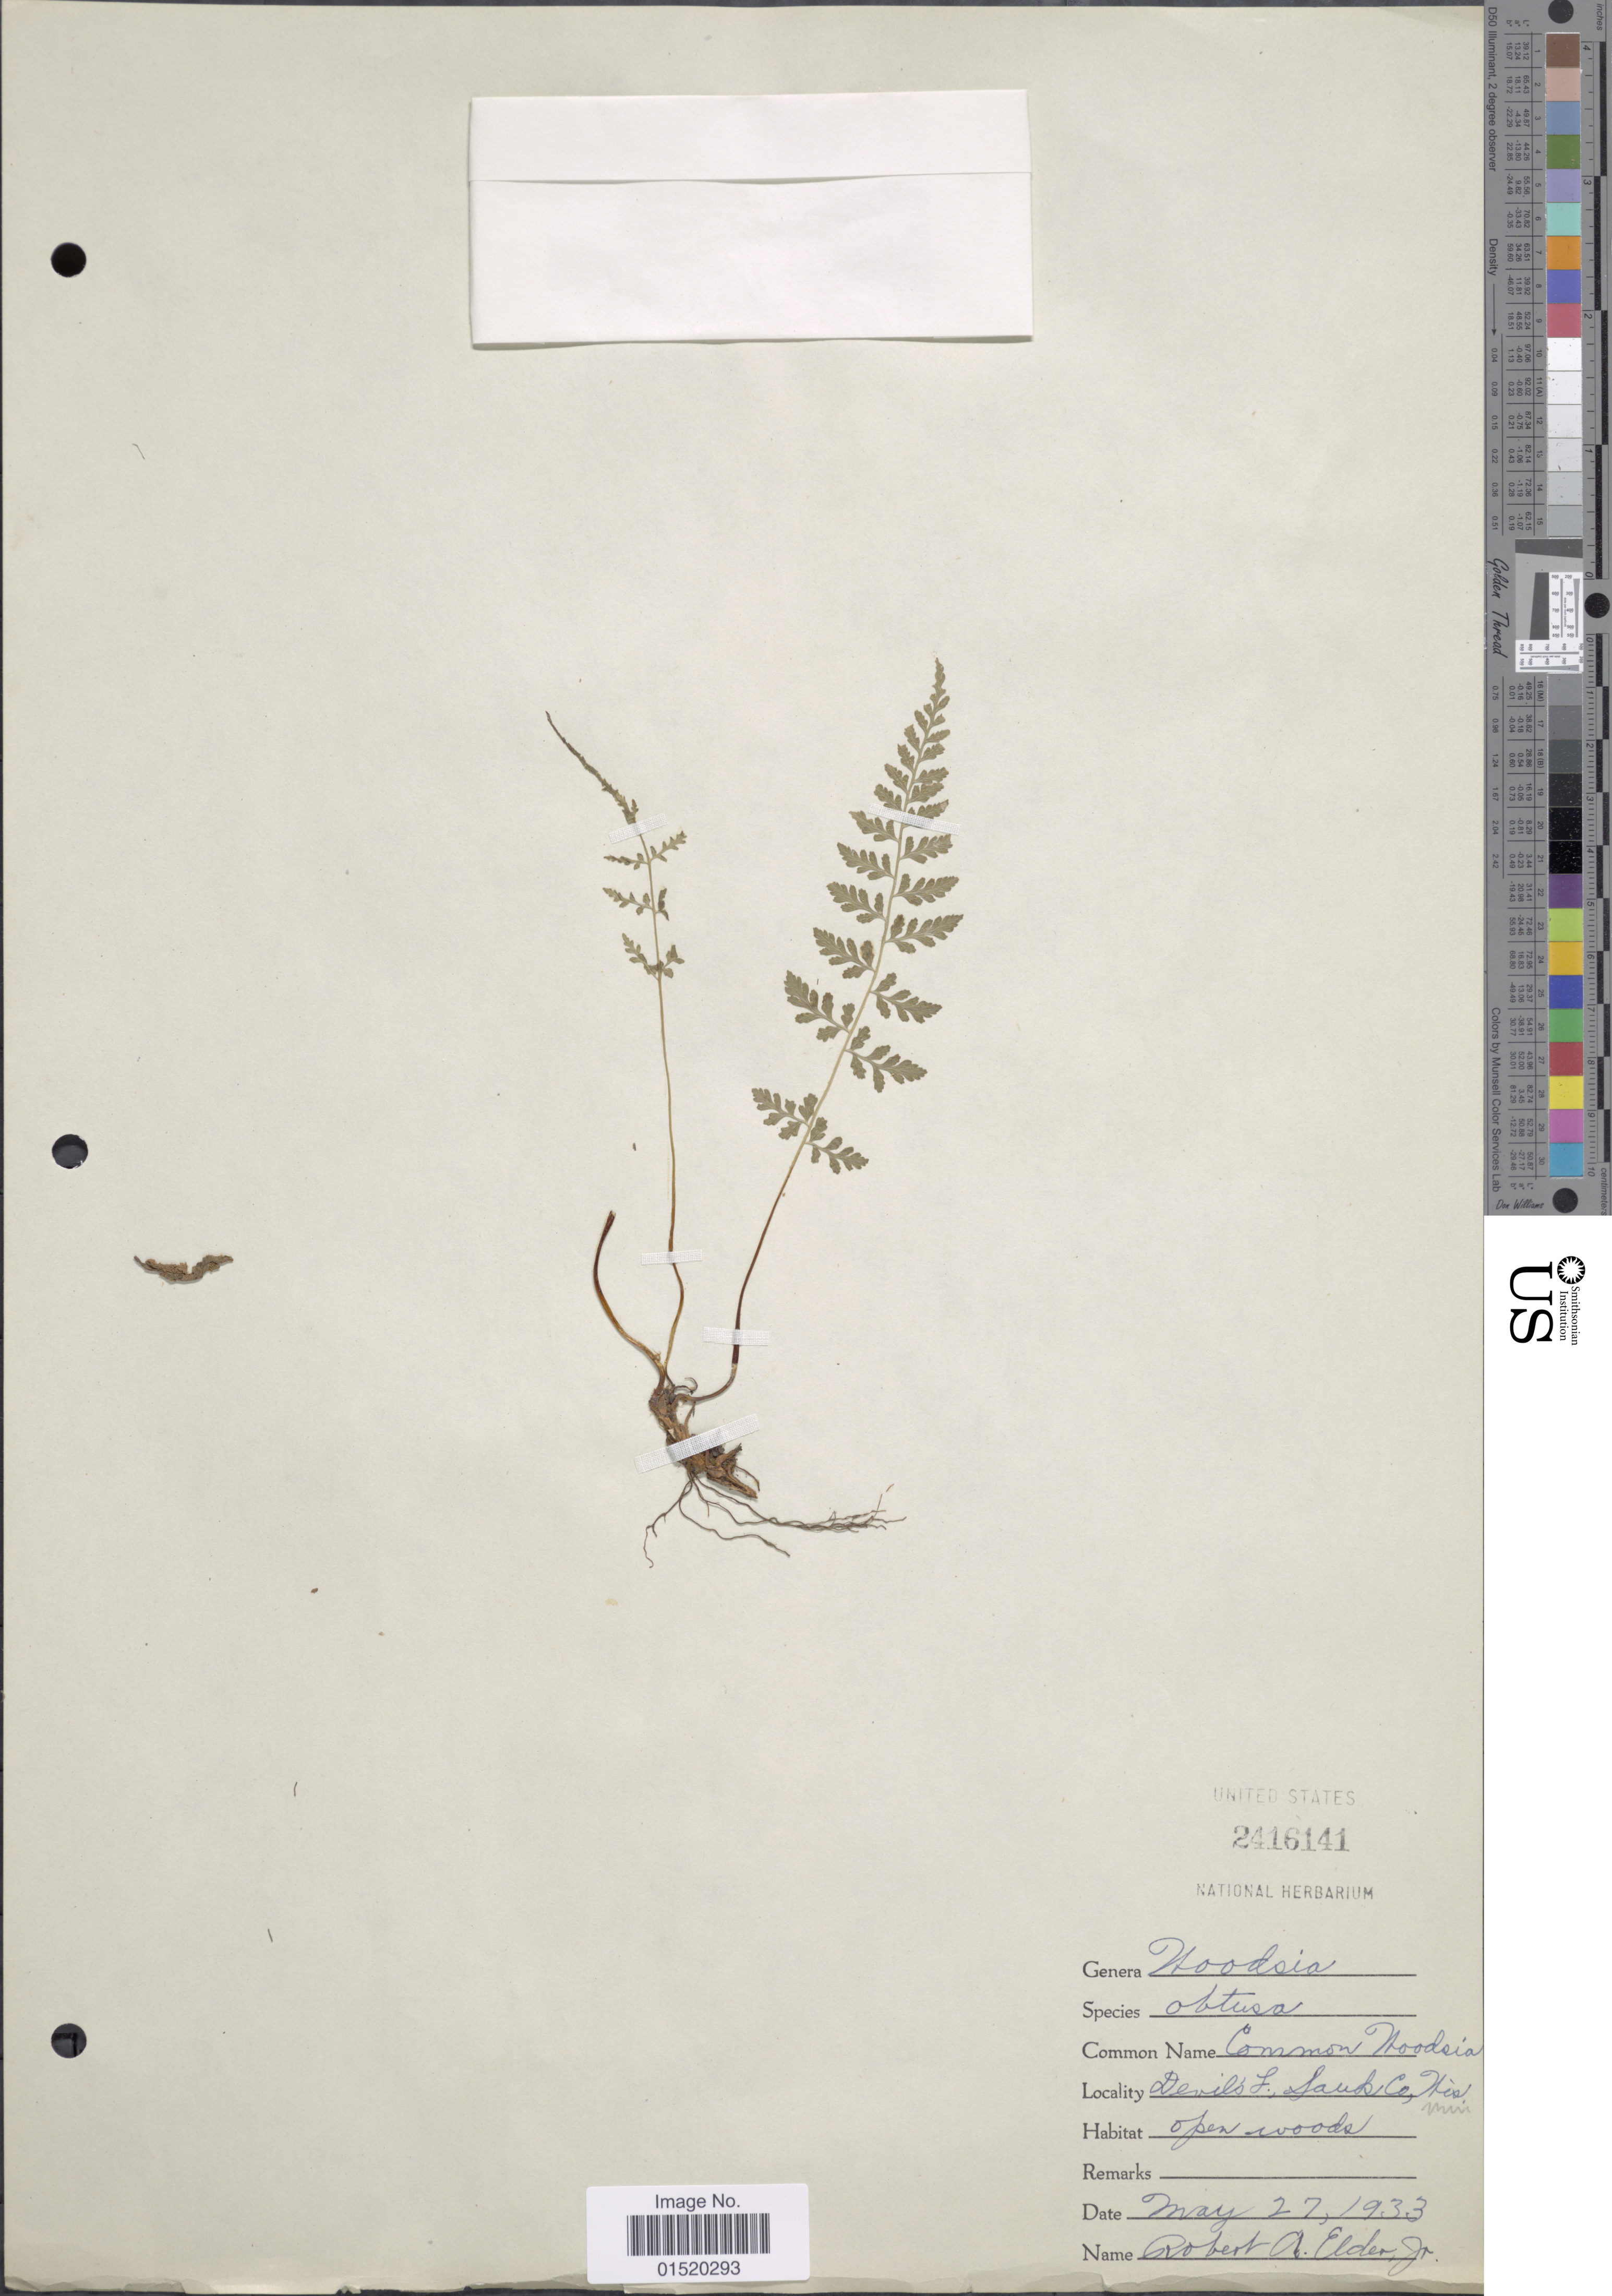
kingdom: Plantae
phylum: Tracheophyta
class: Polypodiopsida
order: Polypodiales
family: Woodsiaceae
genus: Woodsia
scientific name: Woodsia obtusa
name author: (Spreng.) Torr.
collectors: R. E. Elder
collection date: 1933-05-27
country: United States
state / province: Minnesota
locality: Devil's S., Sauk Co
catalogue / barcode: US 2416141